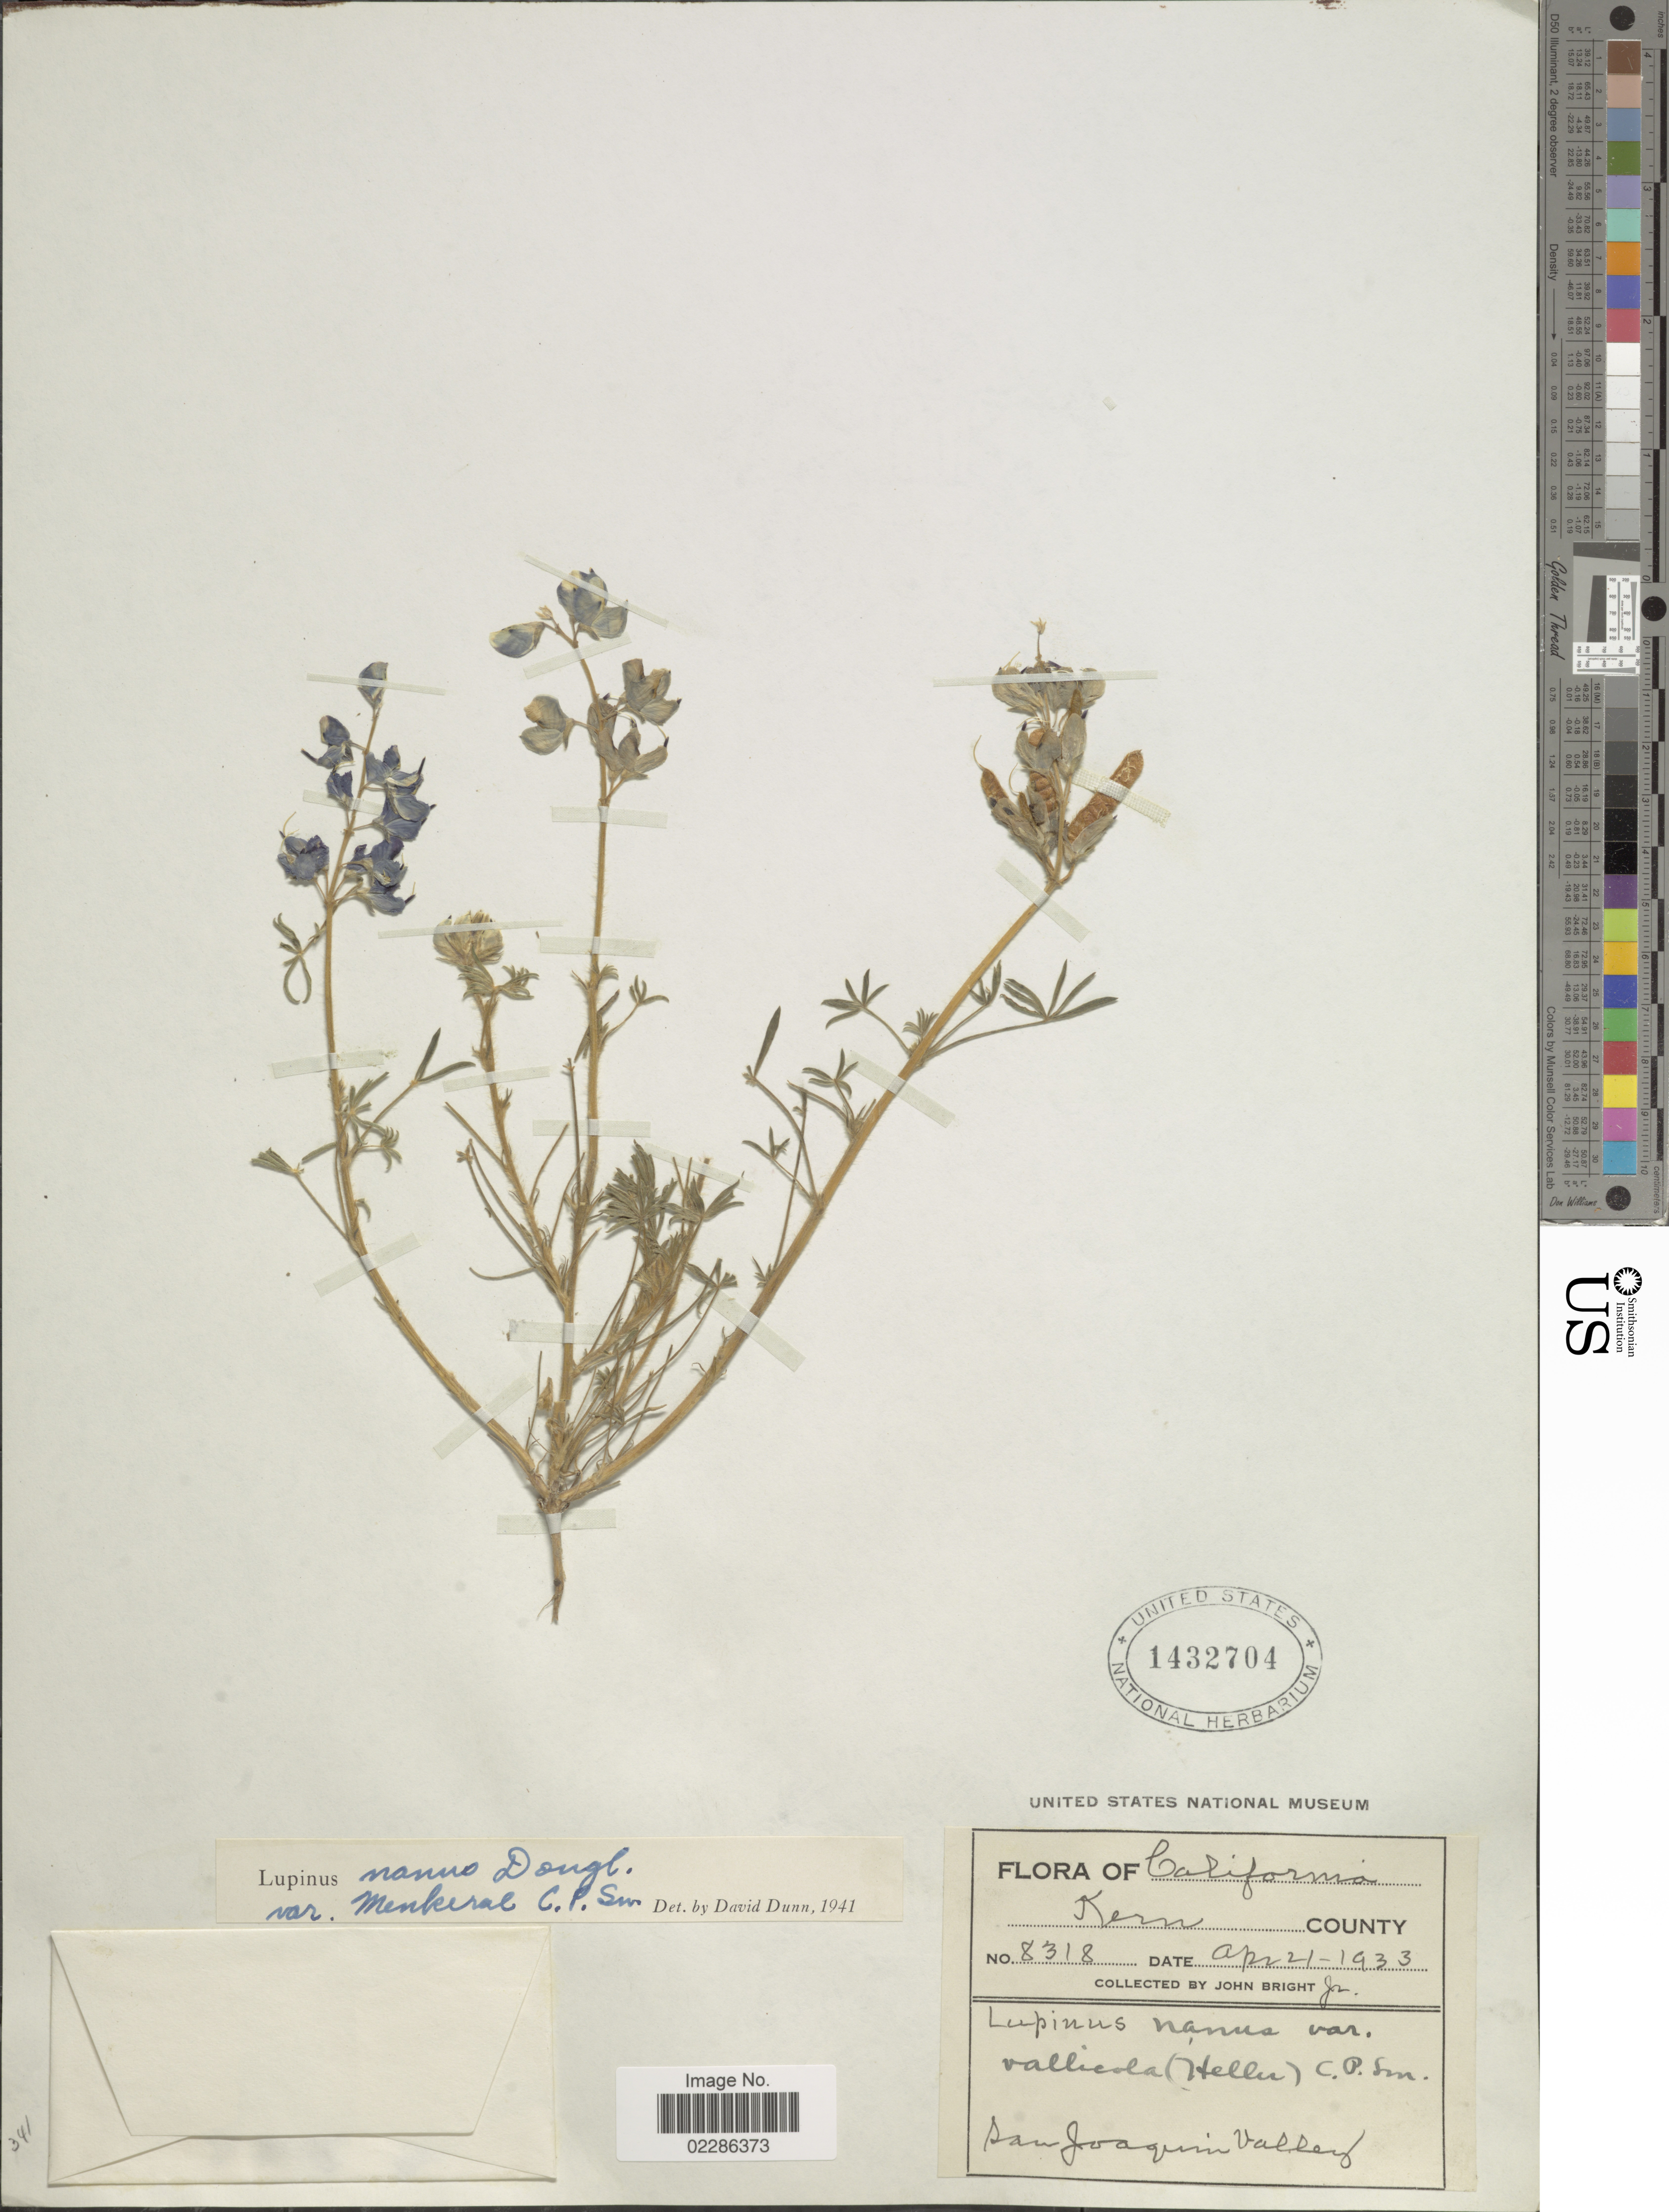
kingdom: Plantae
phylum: Tracheophyta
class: Magnoliopsida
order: Fabales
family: Fabaceae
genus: Lupinus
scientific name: Lupinus nanus var. menkerae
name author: C.P. Sm.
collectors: J. Bright Jr.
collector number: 8318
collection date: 1933-04-21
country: United States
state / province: California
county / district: Kern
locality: Kern County, San Joaquim Valley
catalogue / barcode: US 1432704